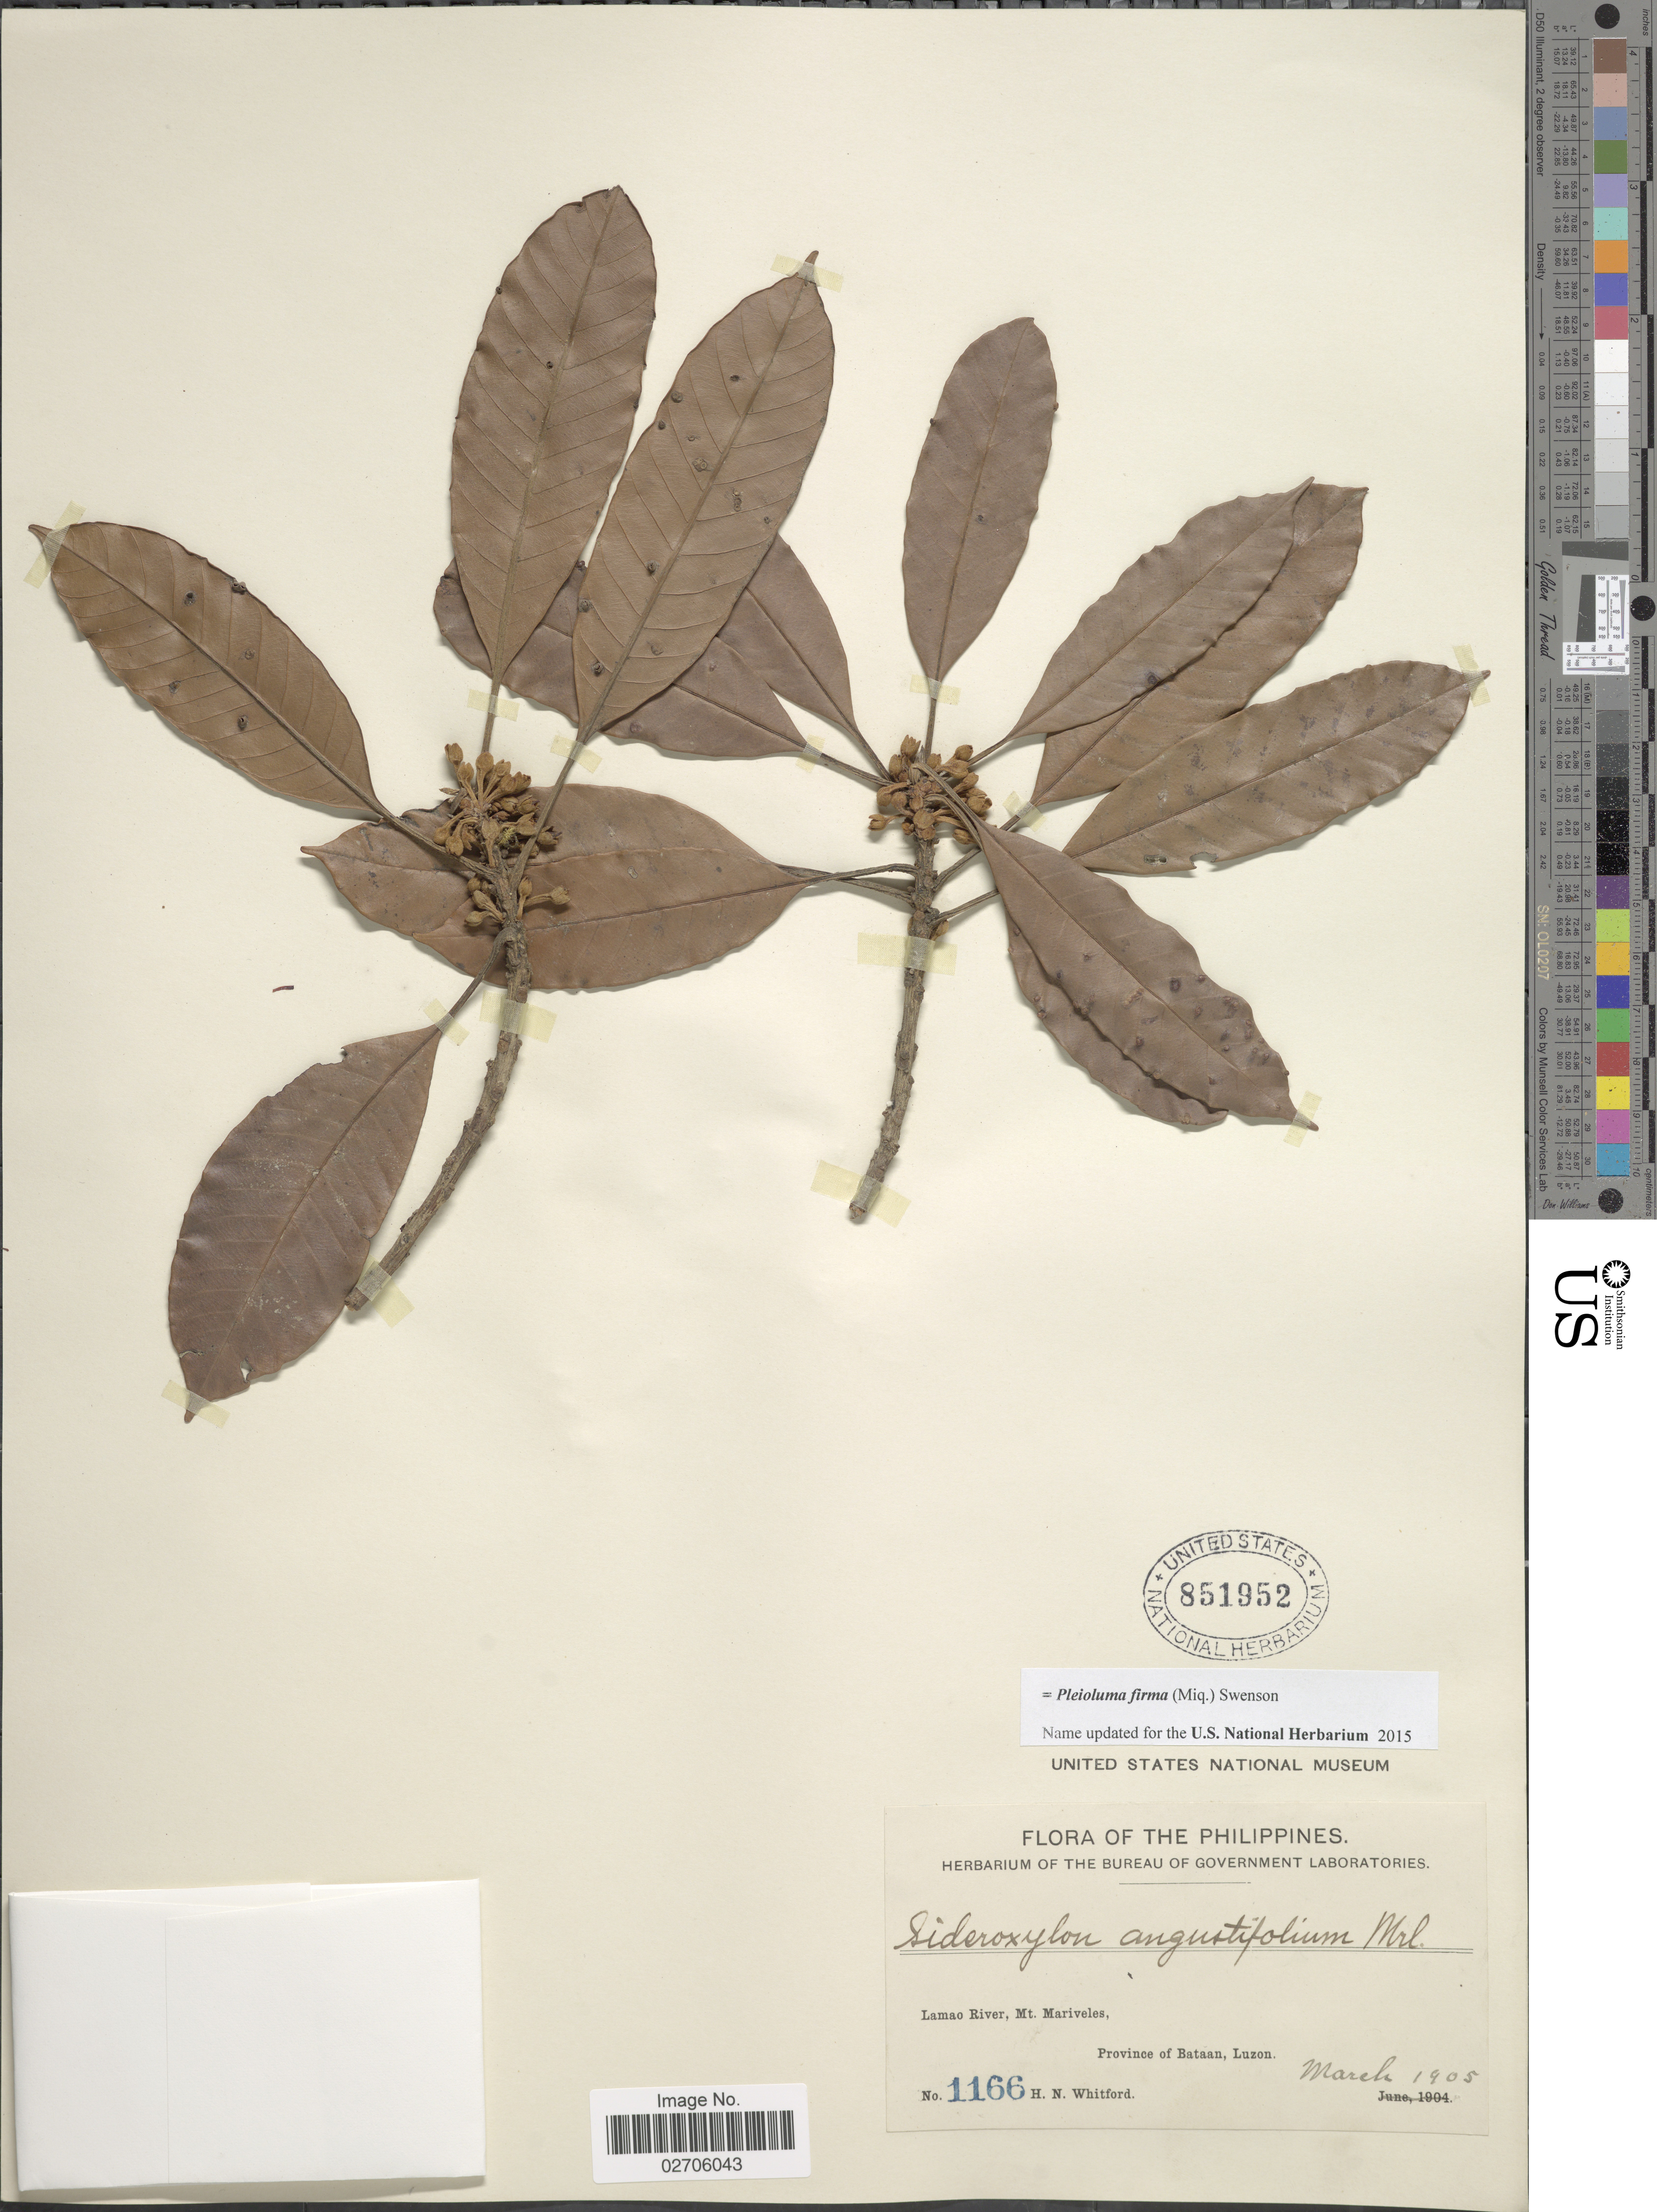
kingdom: Plantae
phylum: Tracheophyta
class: Magnoliopsida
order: Ericales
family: Sapotaceae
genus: Pleioluma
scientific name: Pleioluma firma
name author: (Miq.) Swenson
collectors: H. N. Whitford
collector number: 1166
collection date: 1905-03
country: Philippines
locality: Lamao River, Mt. Mariveles, Province of Bataan, Luzon.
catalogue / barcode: US 851952